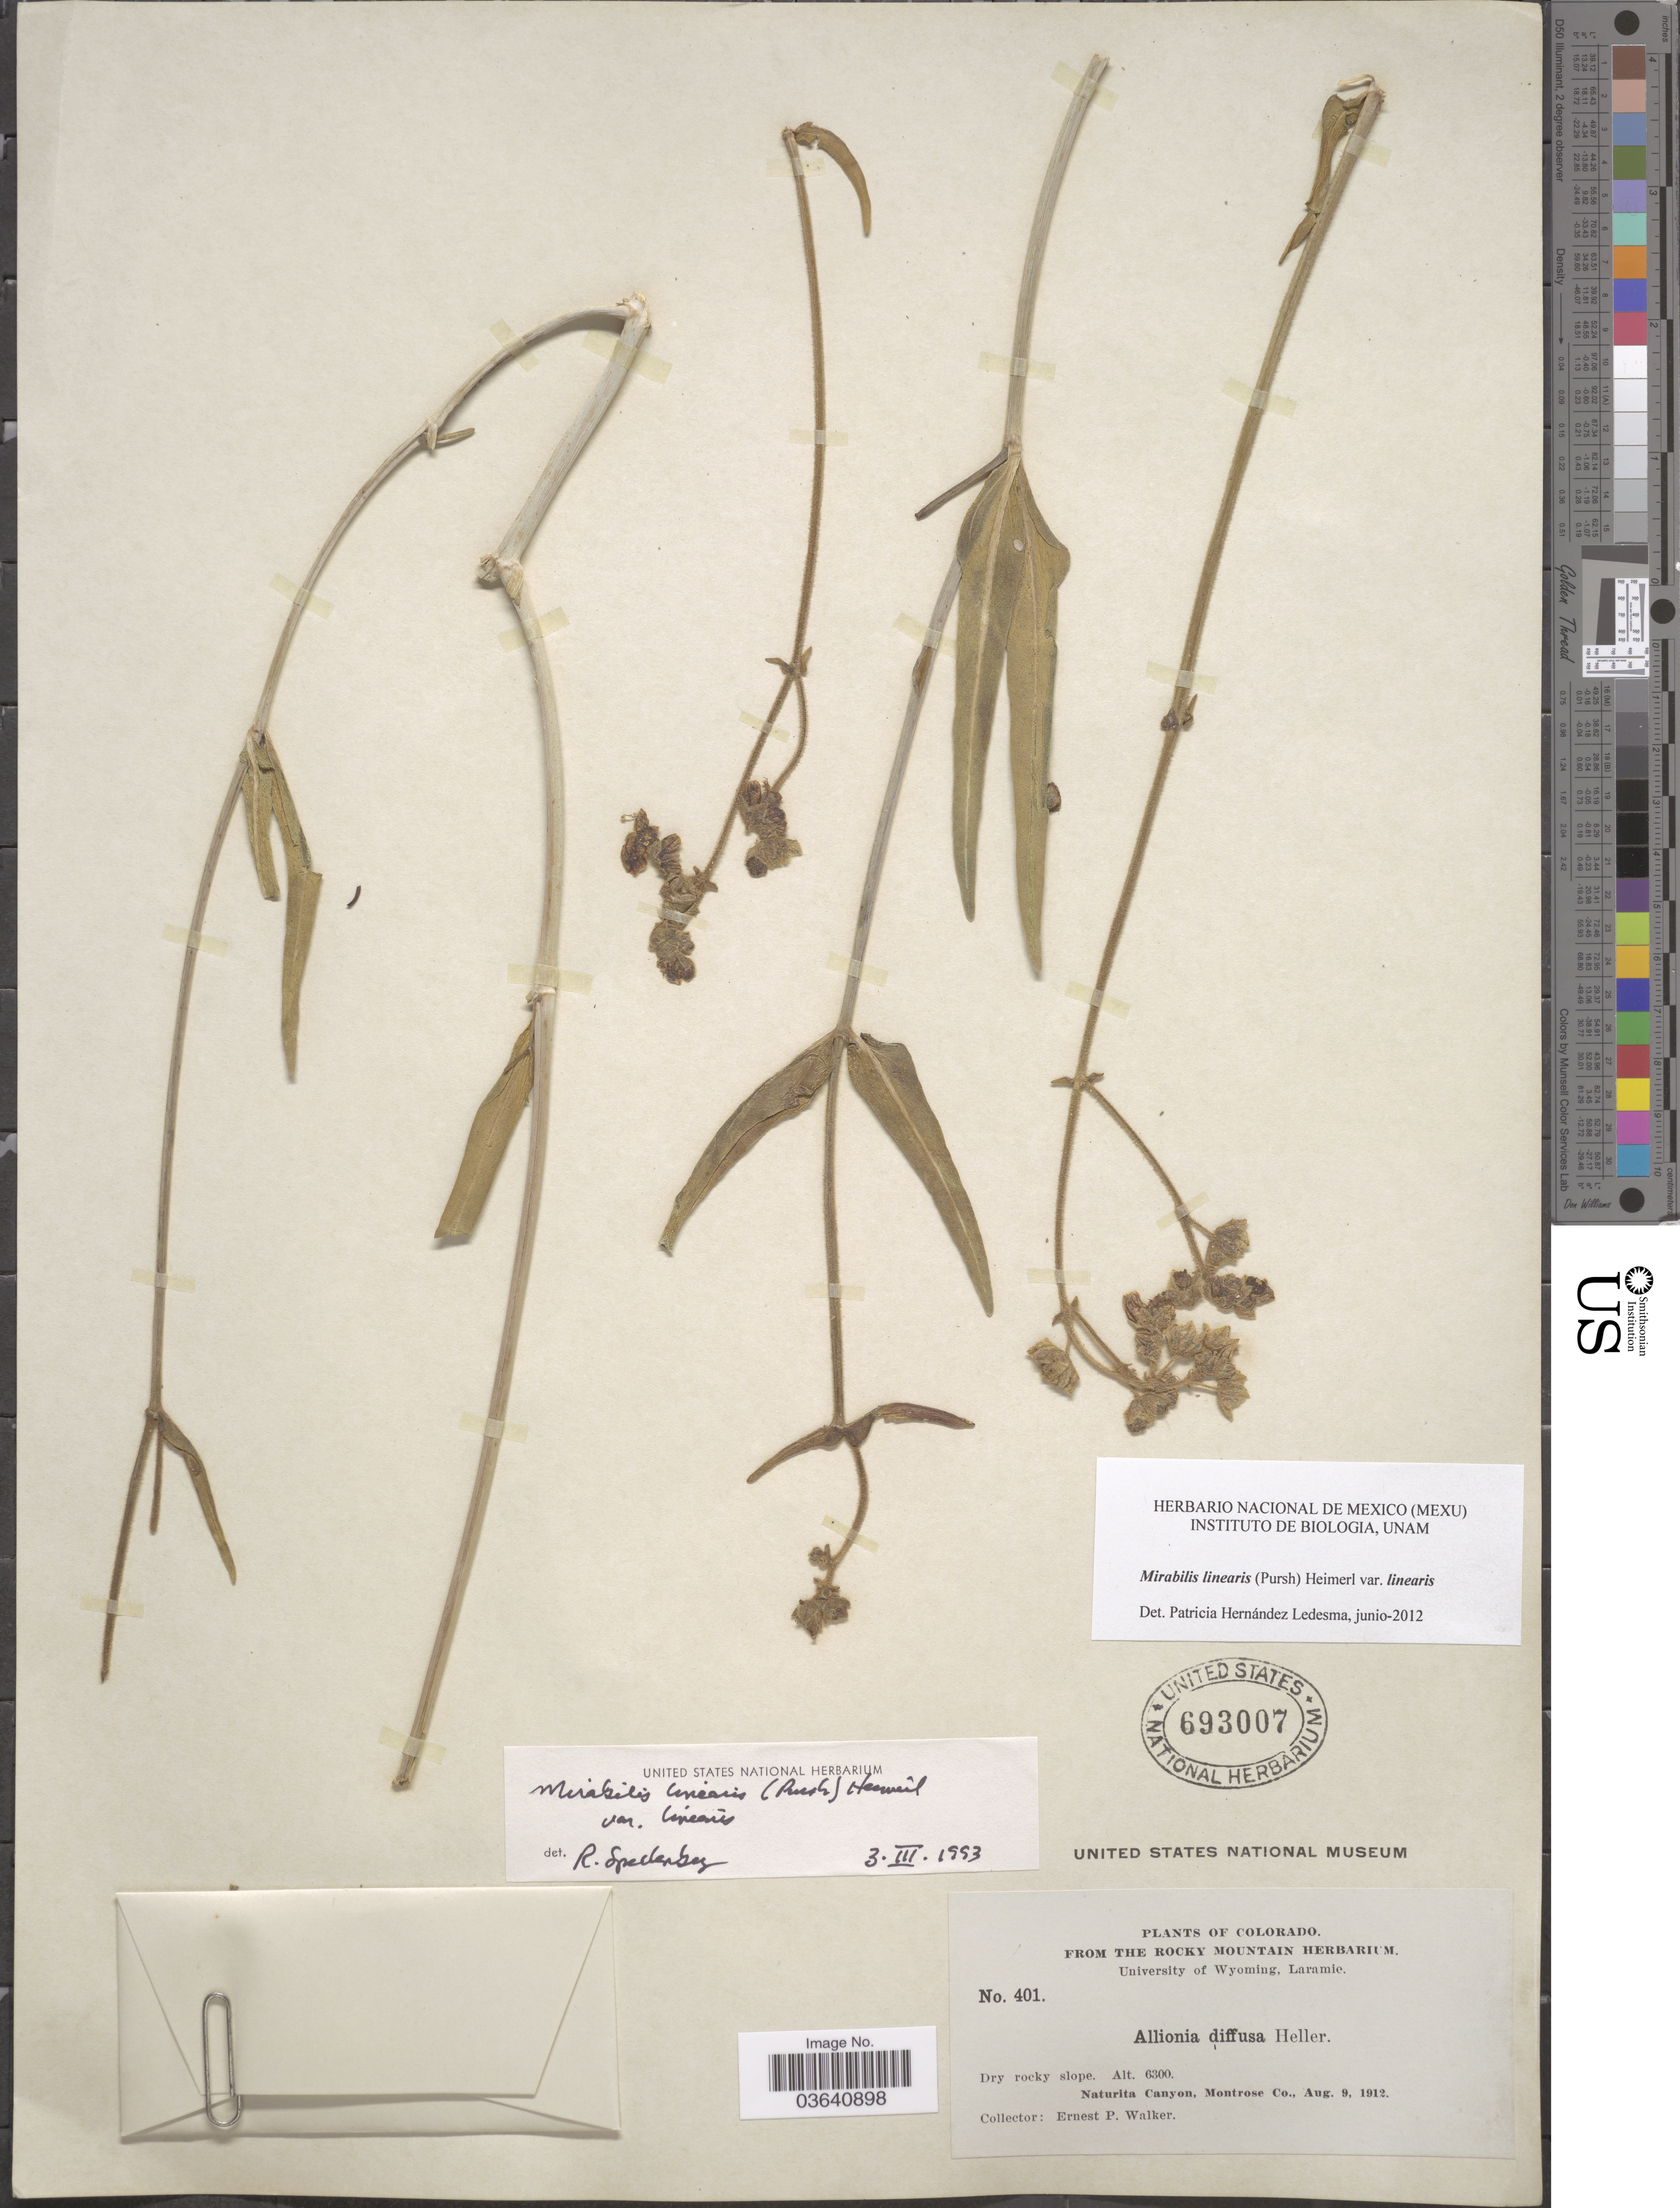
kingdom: Plantae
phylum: Tracheophyta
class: Magnoliopsida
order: Caryophyllales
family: Nyctaginaceae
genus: Mirabilis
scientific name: Mirabilis linearis var. linearis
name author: (Pursh) Heimerl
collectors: E. P. Walker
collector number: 401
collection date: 1912-08-09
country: United States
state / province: Colorado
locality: Naturita Canyon, Montrose Co.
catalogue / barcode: US 693007